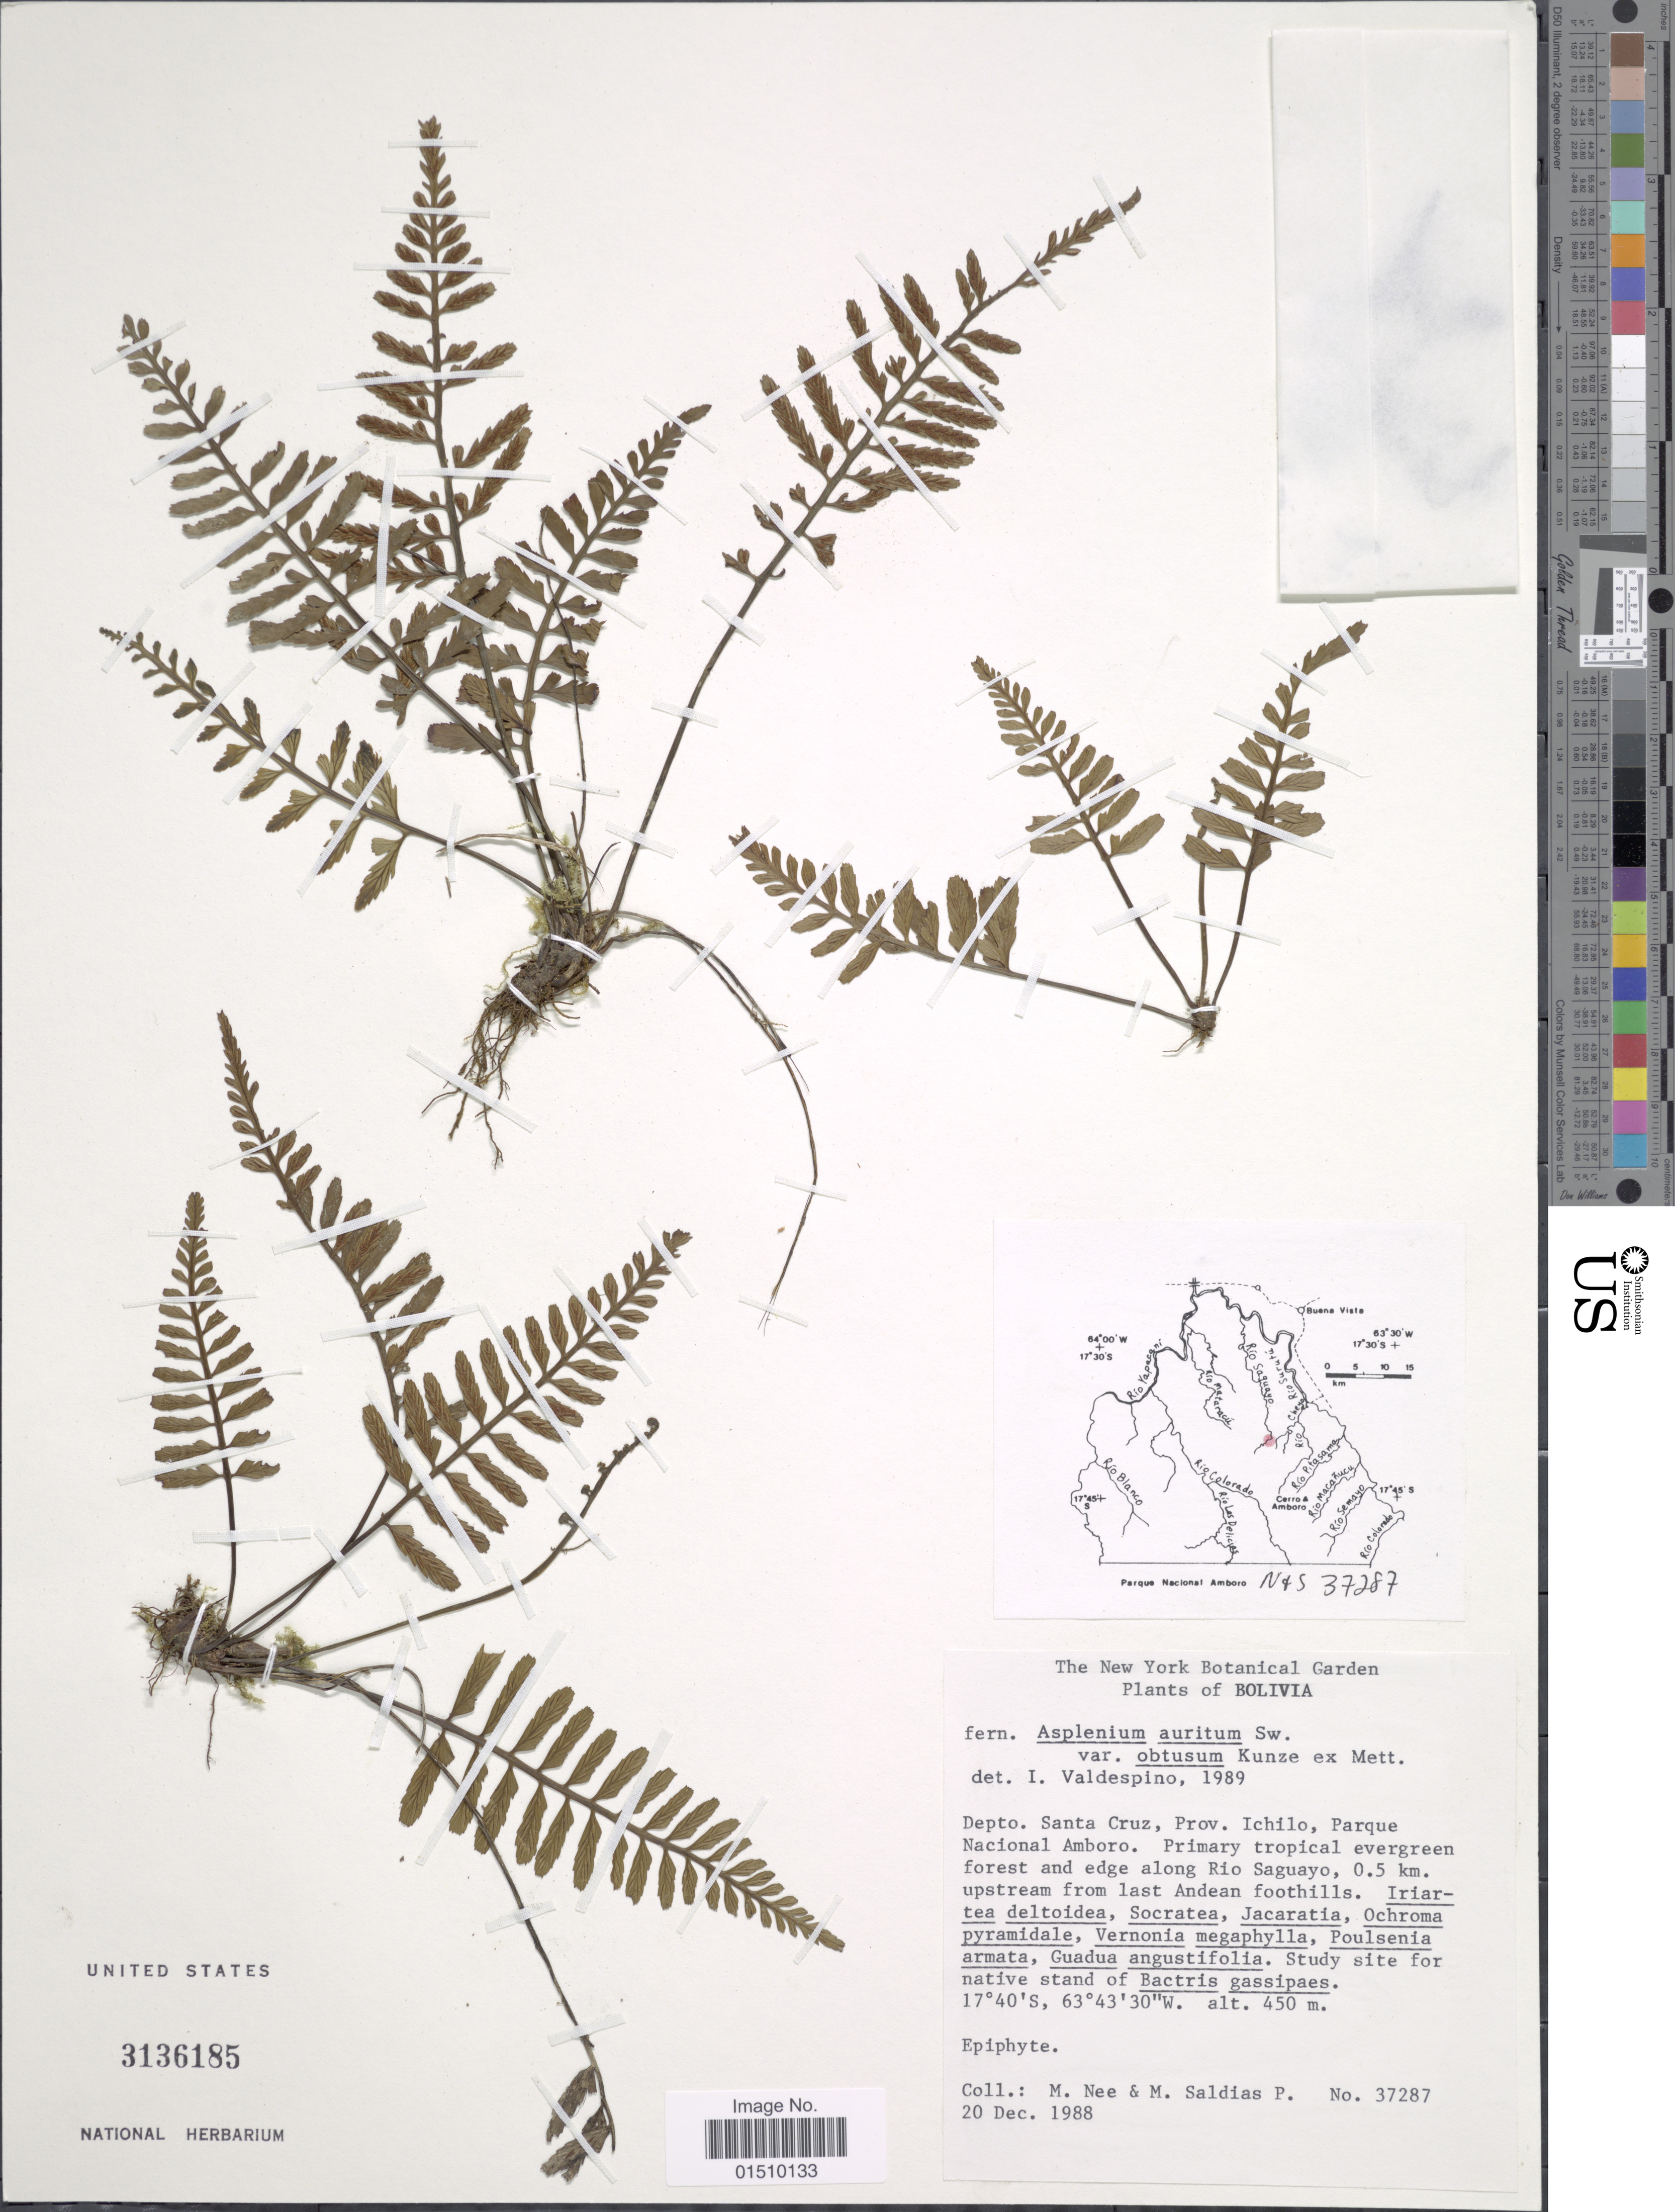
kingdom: Plantae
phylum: Tracheophyta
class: Polypodiopsida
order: Polypodiales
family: Aspleniaceae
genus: Asplenium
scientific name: Asplenium auritum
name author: Sw.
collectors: M. Nee & M. Saldias P.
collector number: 37287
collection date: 1988-12-20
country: Bolivia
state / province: Santa Cruz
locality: Bolivia, Depto. Santa Cruz, Prov. Ichilo, Parque Nacional Amboro. Primary tropical evergreen forest and edge along Rio Saguayo, 0.5 km. upstream from last Andean foothills.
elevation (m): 450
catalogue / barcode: US 3136185